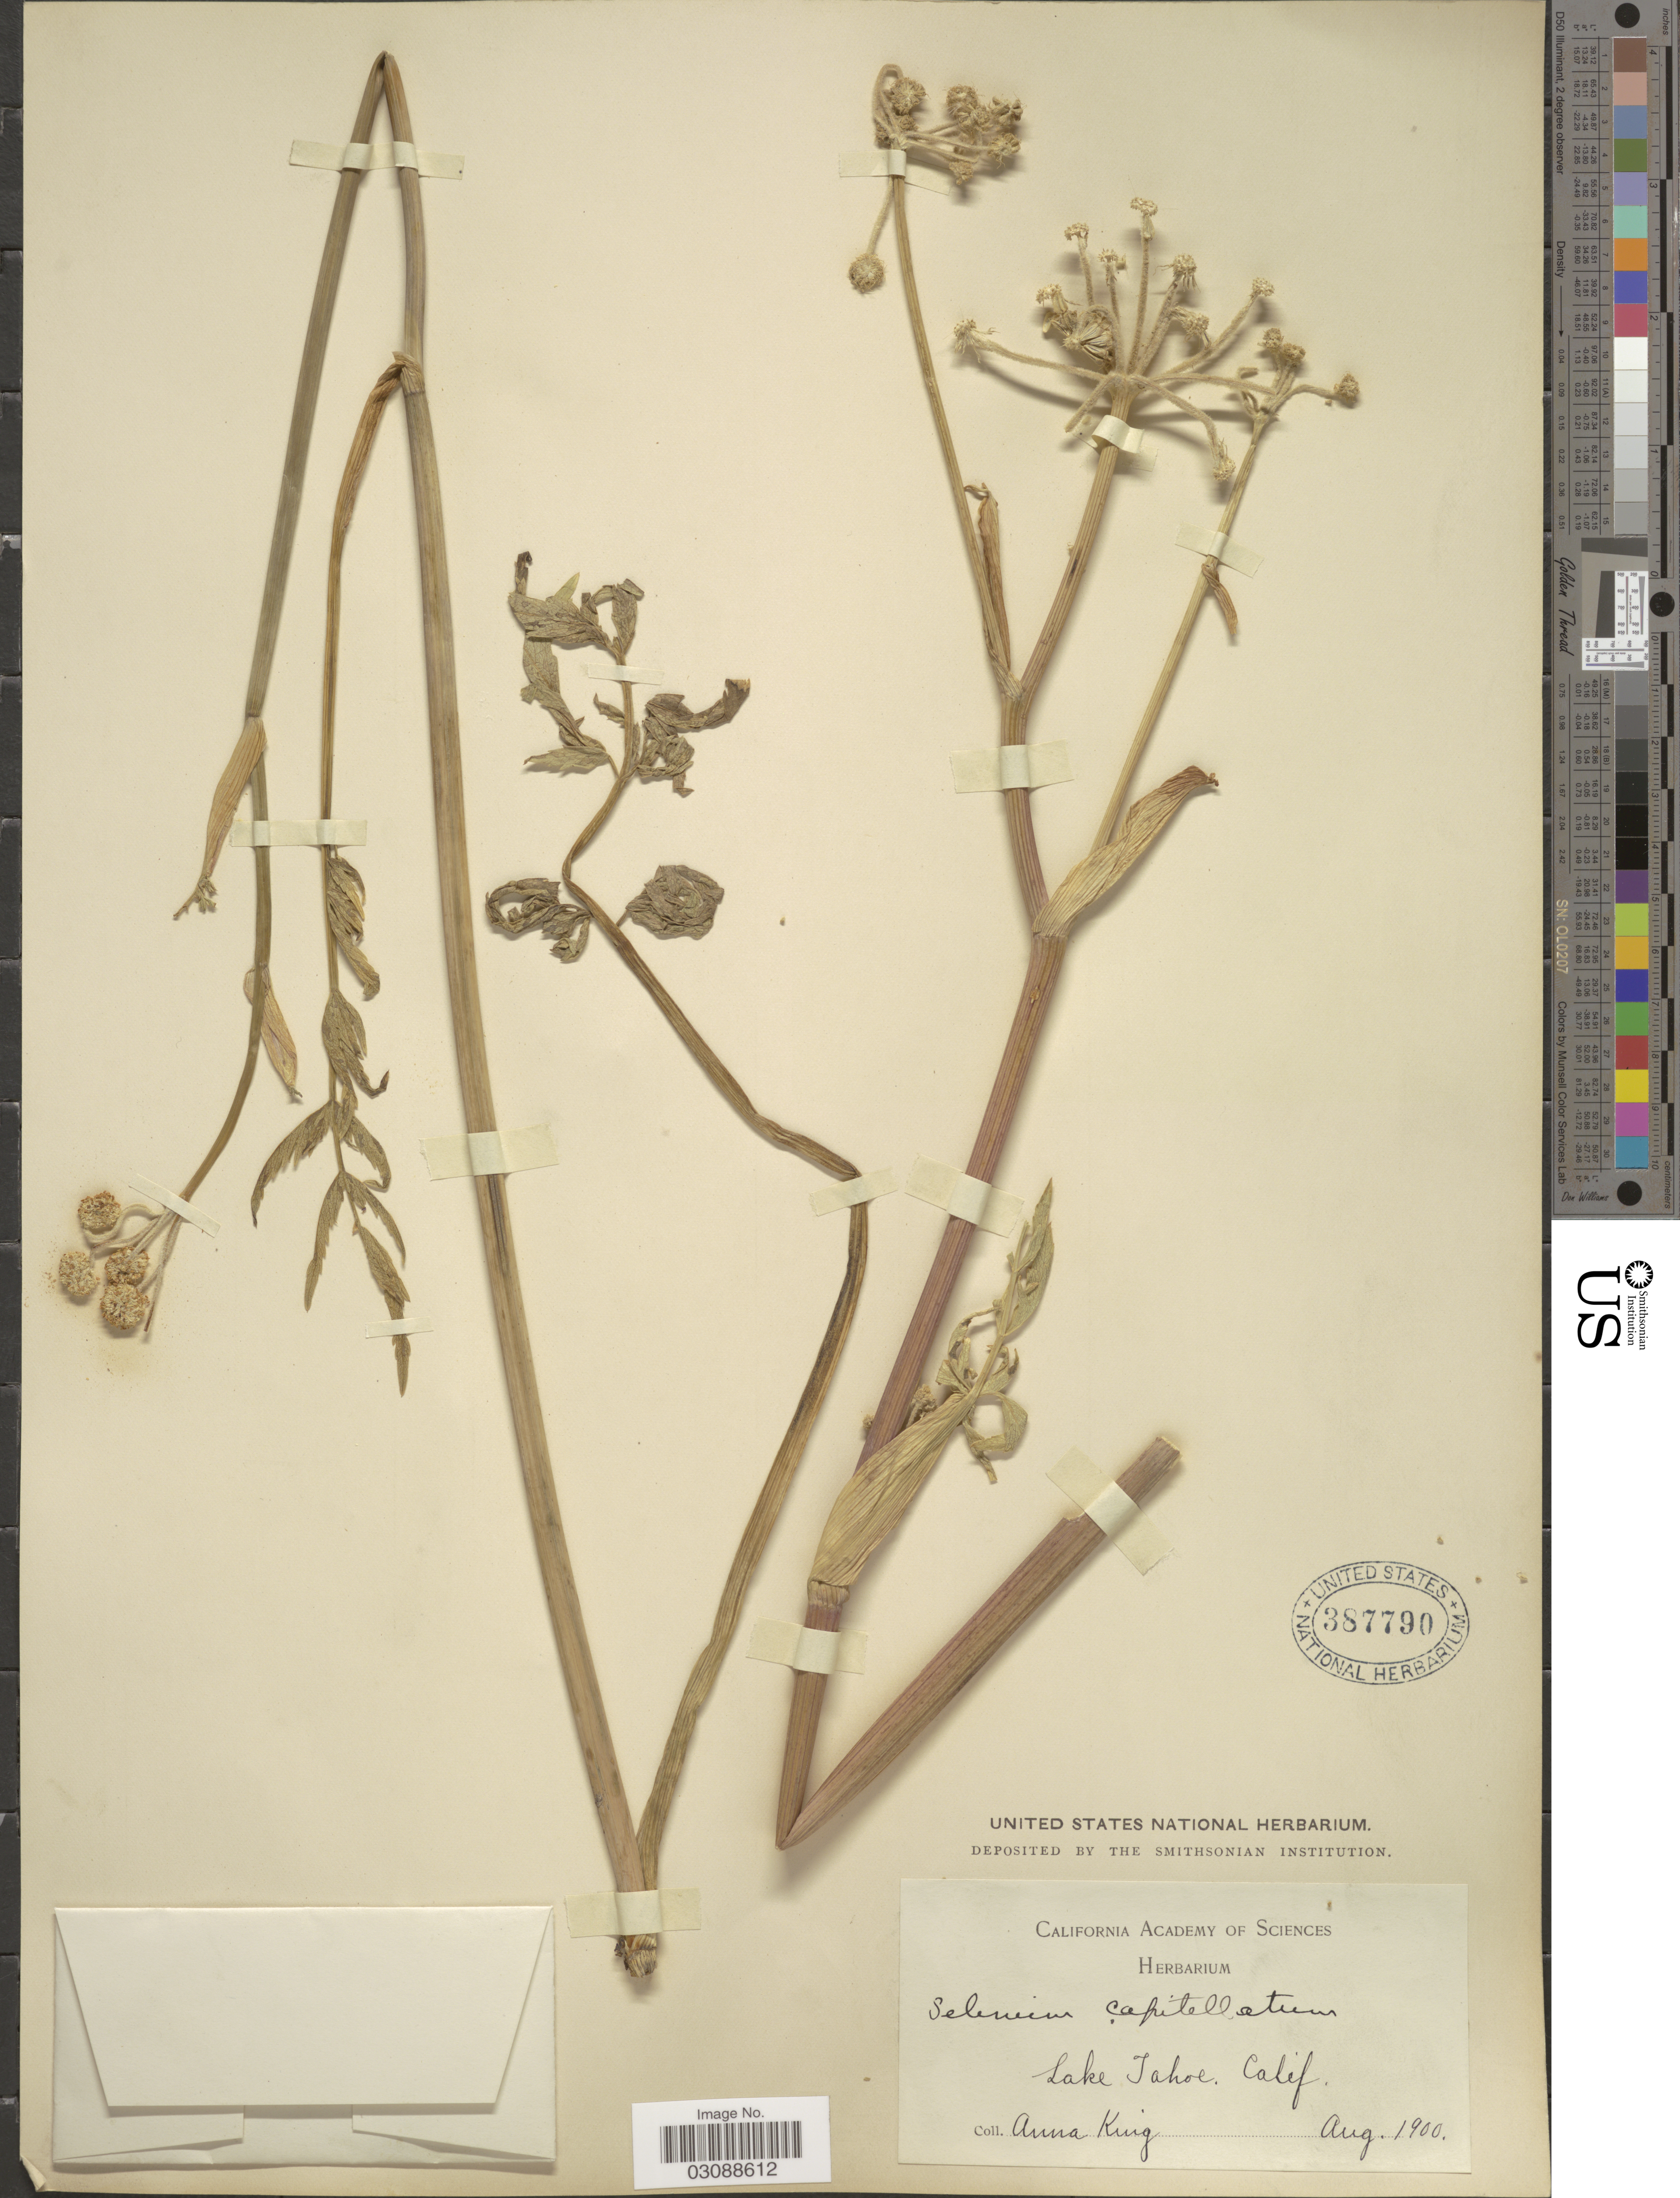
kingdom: Plantae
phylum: Tracheophyta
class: Magnoliopsida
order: Apiales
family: Apiaceae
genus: Sphenosciadium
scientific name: Sphenosciadium capitellatum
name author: A. Gray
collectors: A. King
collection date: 1900-08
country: United States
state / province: California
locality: Lake Tahoe.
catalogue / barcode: US 387790